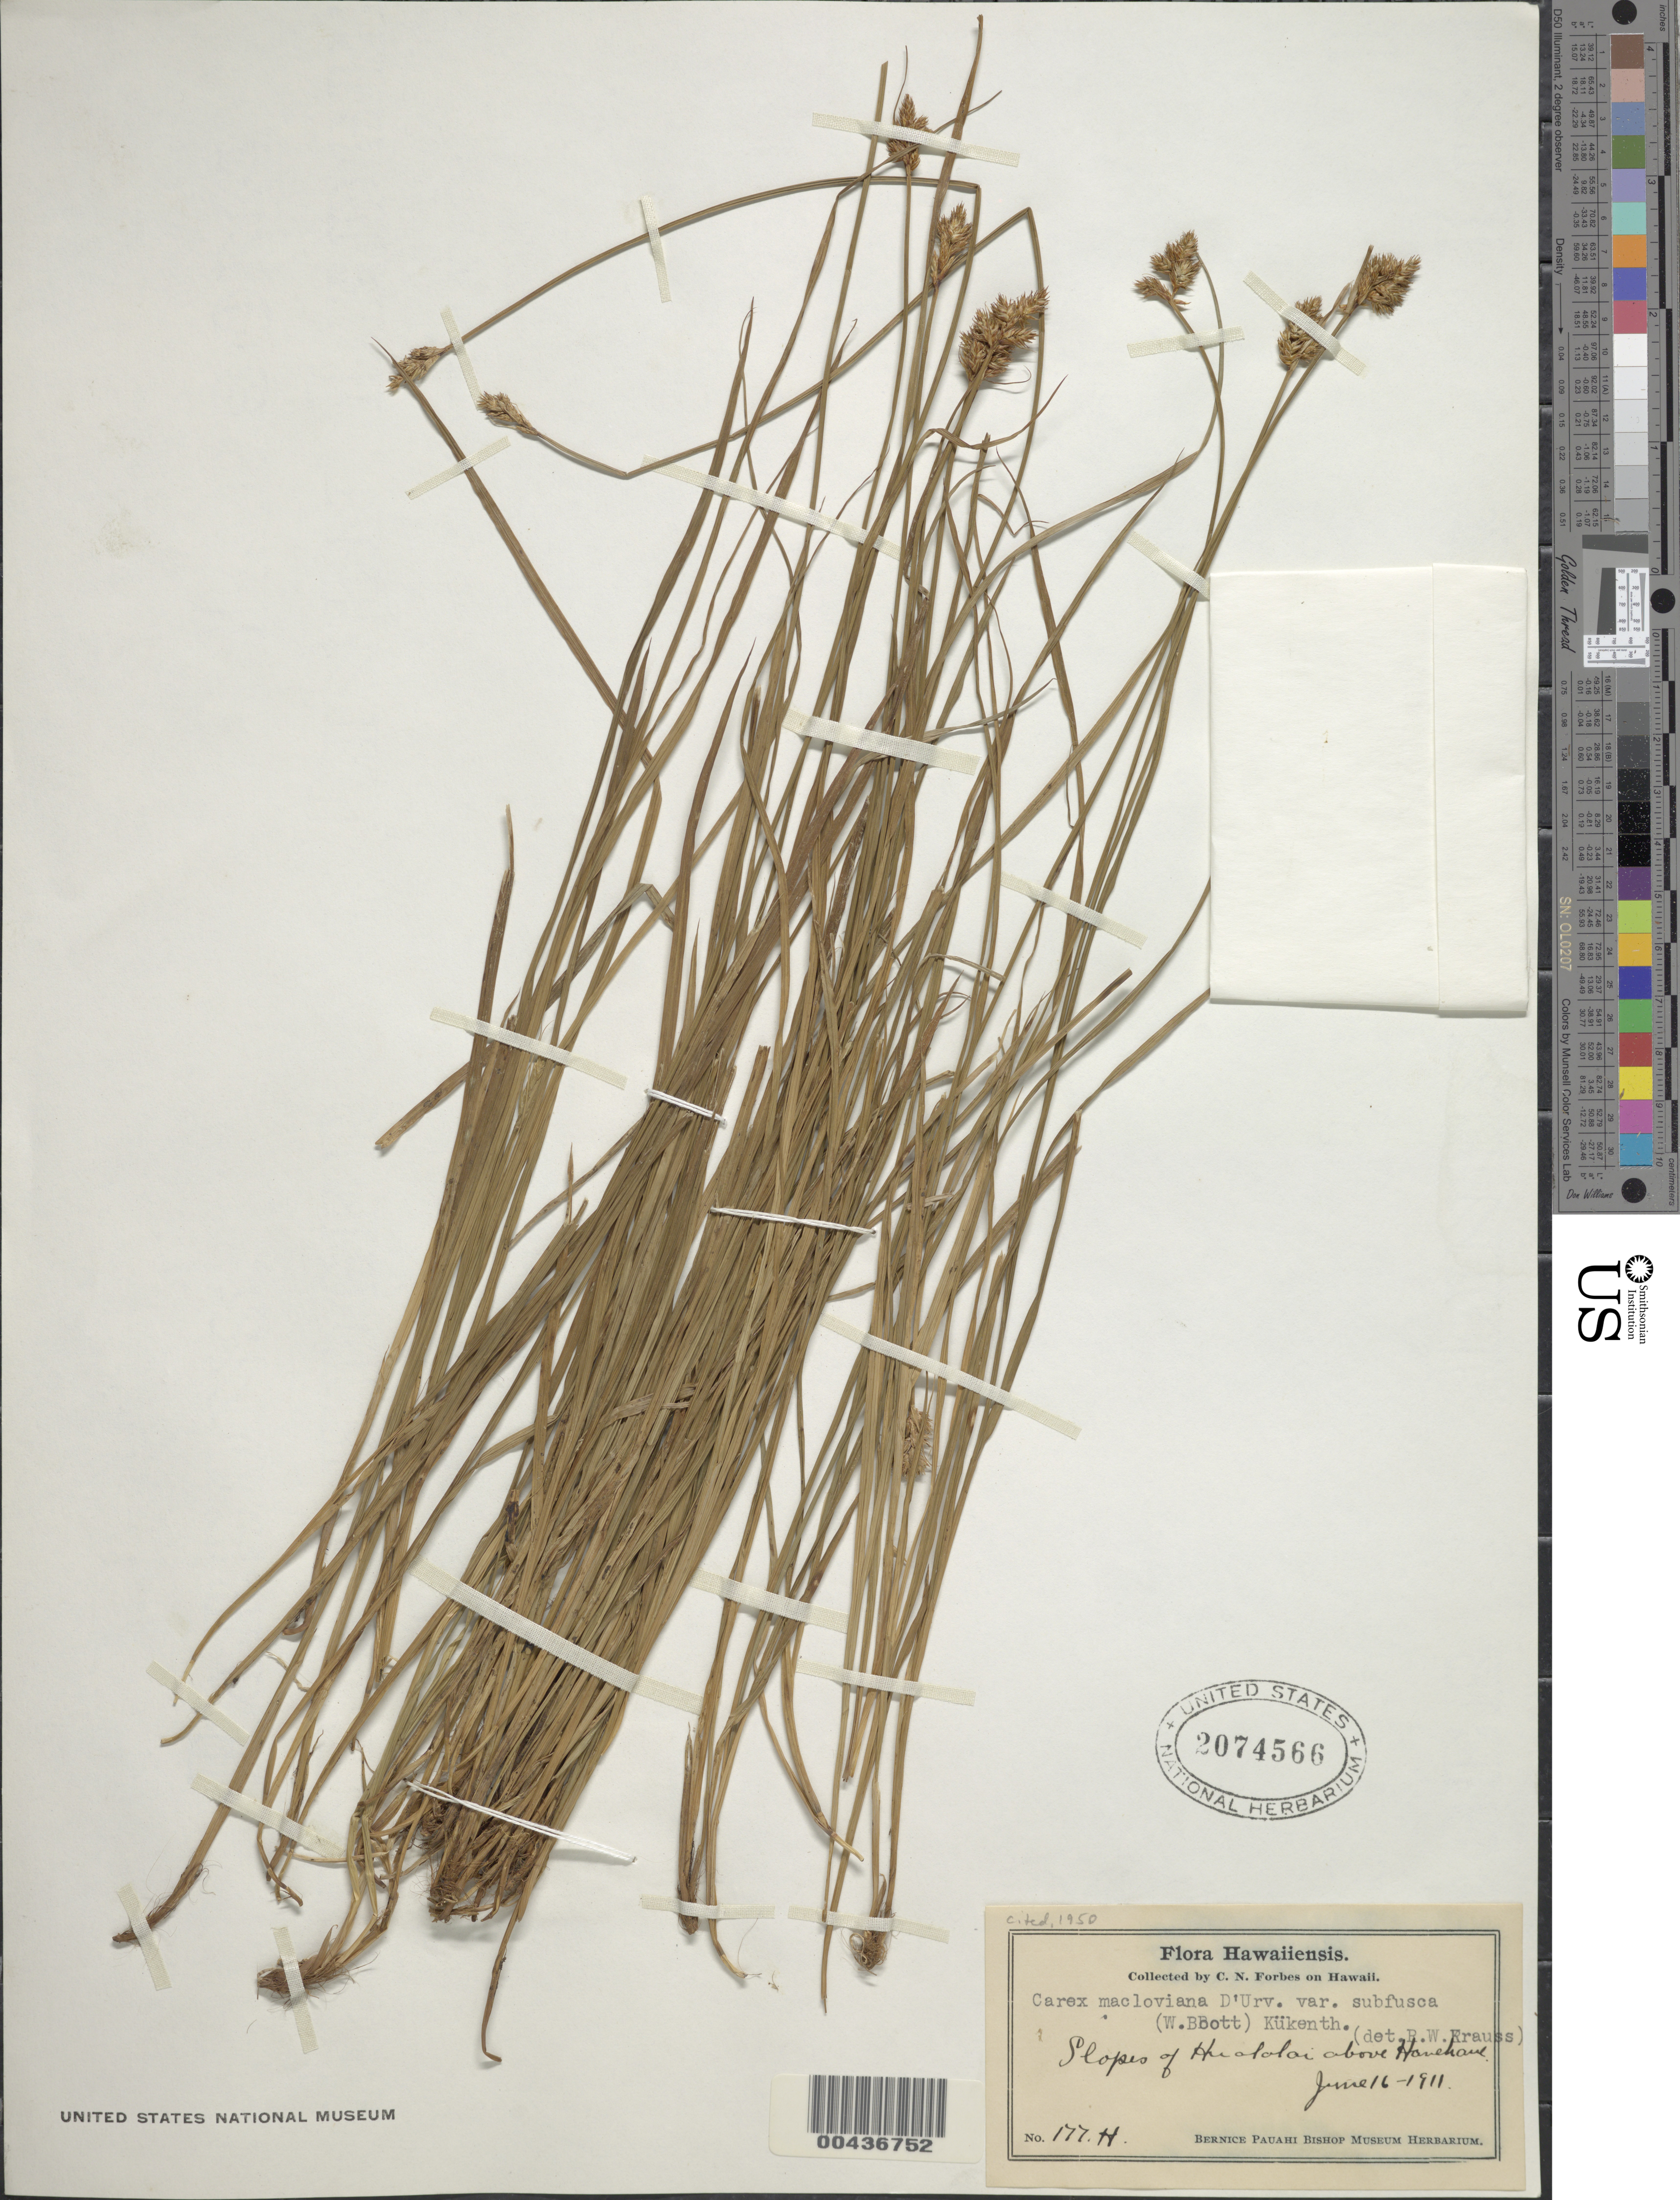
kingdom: Plantae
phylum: Tracheophyta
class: Liliopsida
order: Poales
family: Cyperaceae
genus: Carex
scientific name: Carex subfusca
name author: W. Boott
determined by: Wagner, W. L., (BOT), Smithsonian Institution - National Museum of Natural History (UNITED STATES)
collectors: C. N. Forbes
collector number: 177.H.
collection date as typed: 16 Jun 1911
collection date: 1911-06-16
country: United States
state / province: Hawaii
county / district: Hawaii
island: Hawaii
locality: Slopes of Hualalai above Hanehane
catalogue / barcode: US 2074566